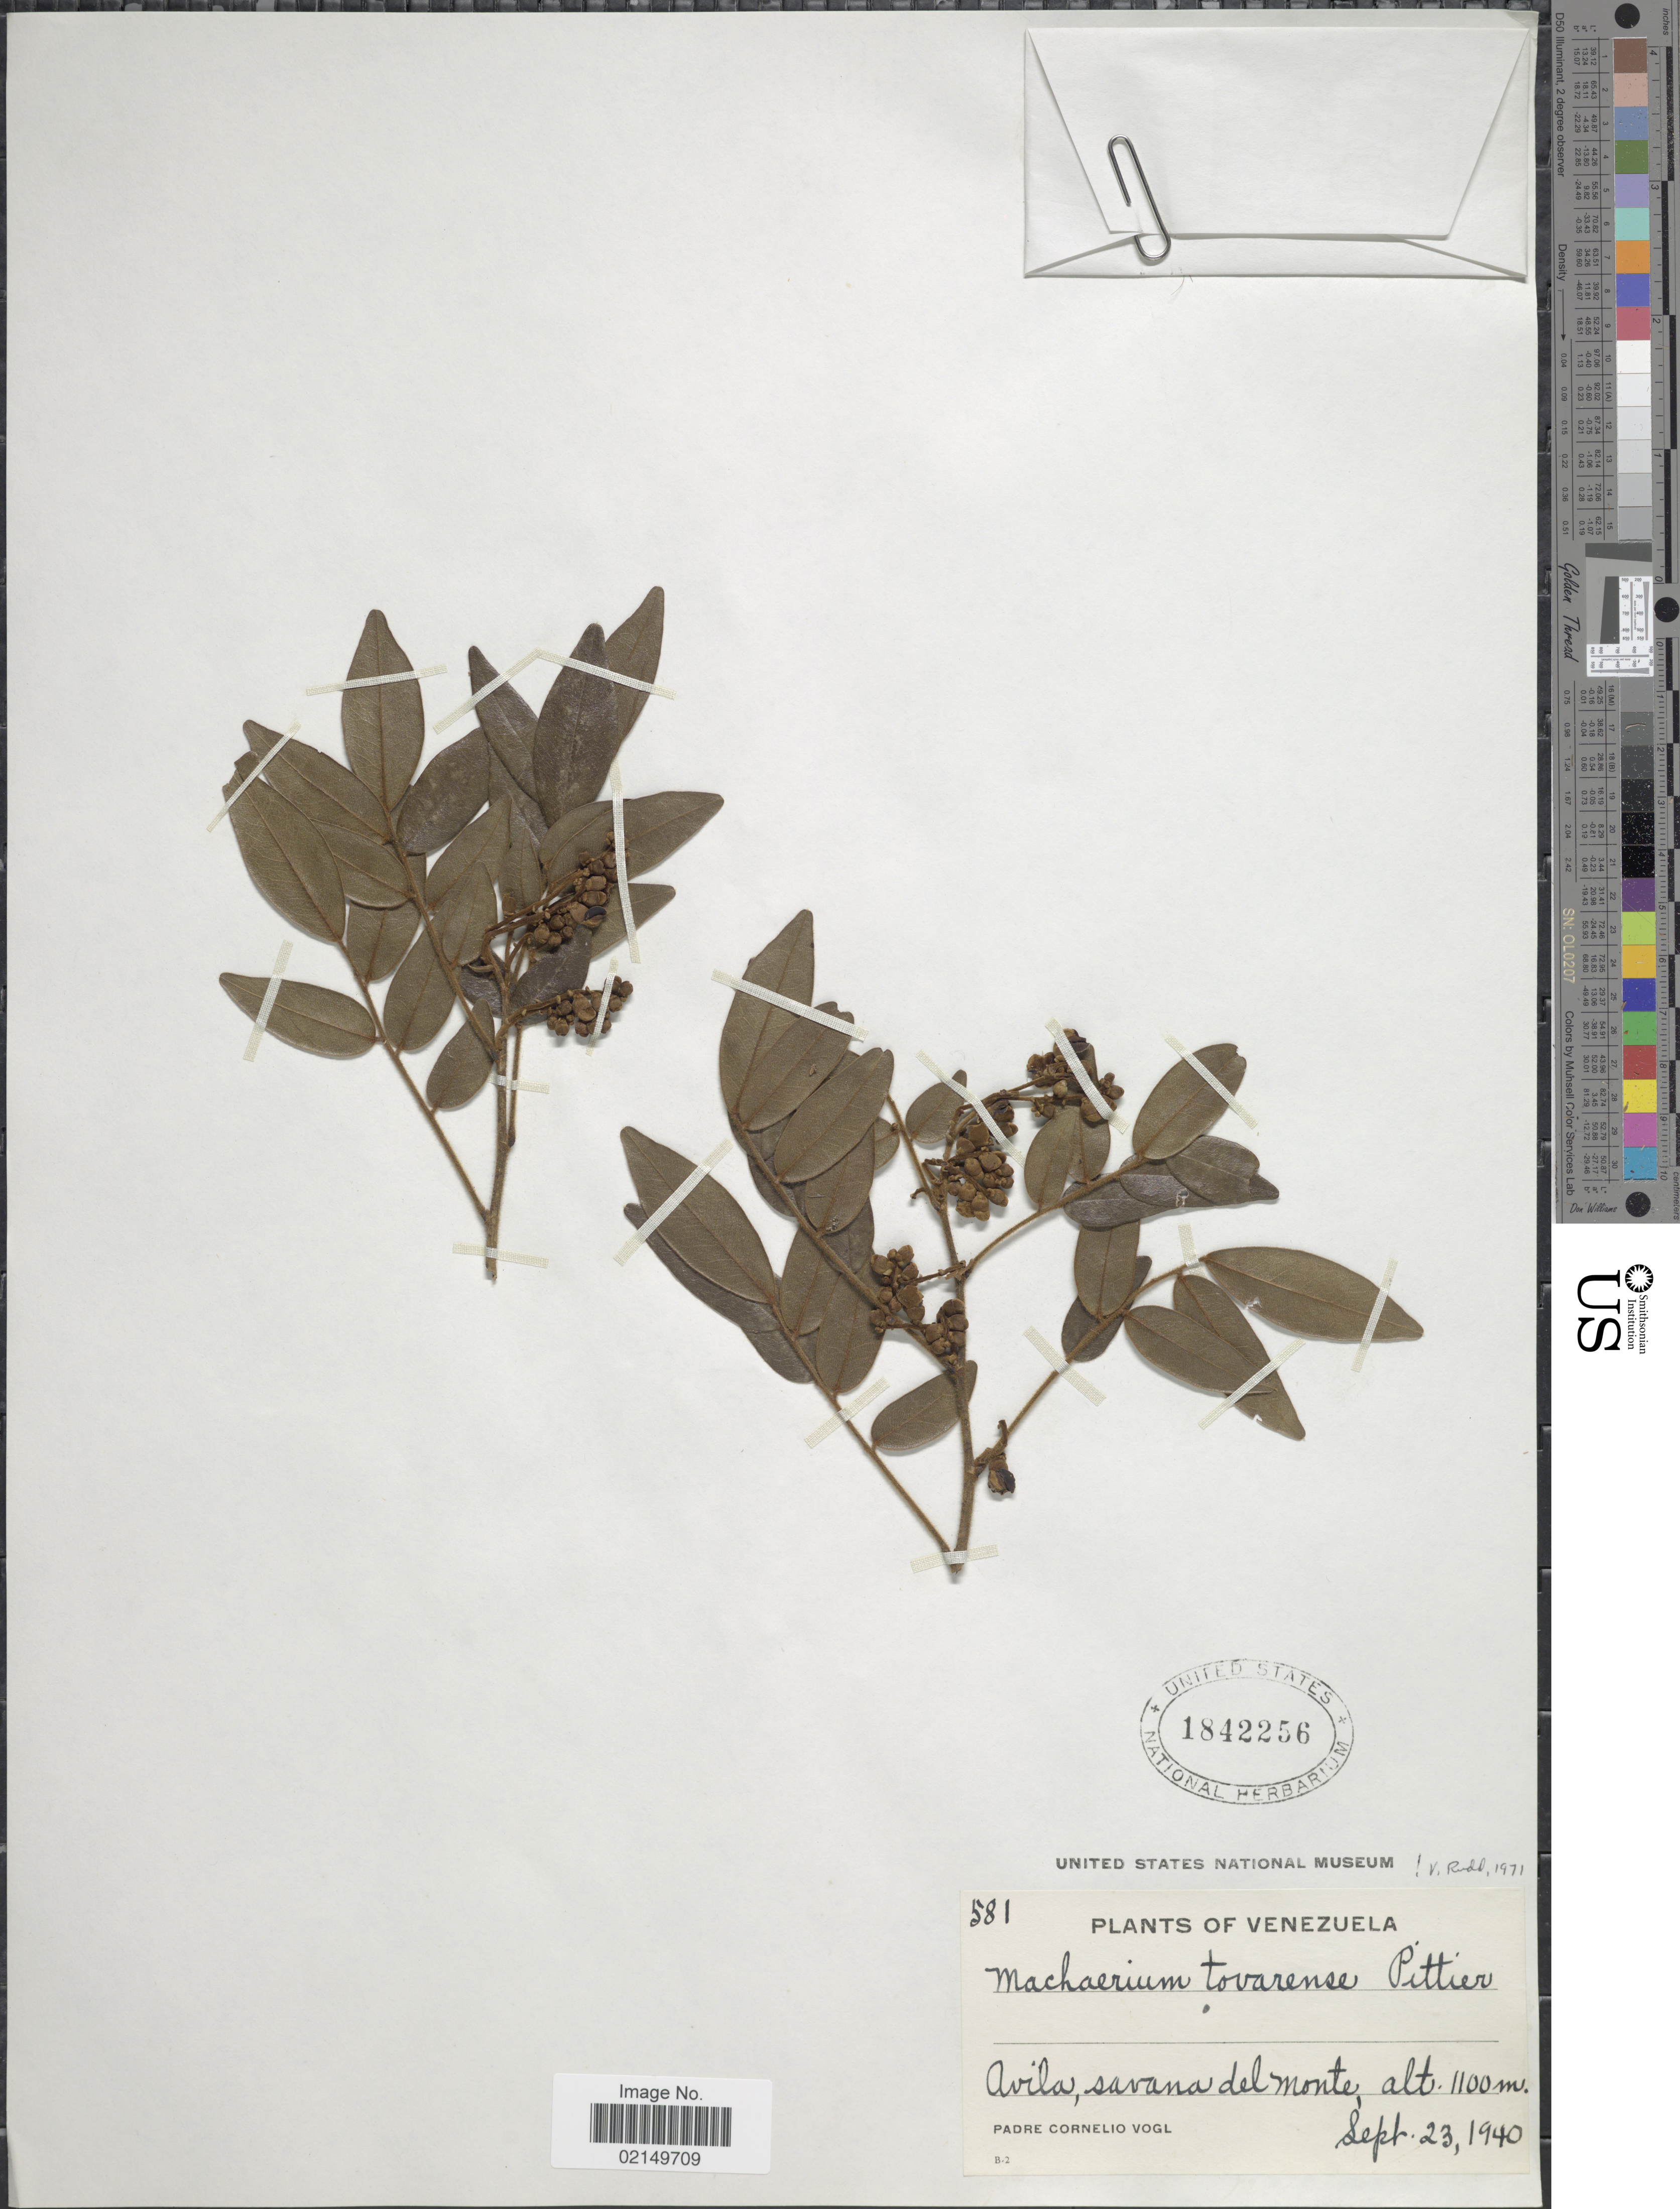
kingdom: Plantae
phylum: Tracheophyta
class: Magnoliopsida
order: Fabales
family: Fabaceae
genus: Machaerium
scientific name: Machaerium tovarense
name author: Pittier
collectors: P. C. Vogl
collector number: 581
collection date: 1940-09-23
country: Venezuela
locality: Avila, savana del Monte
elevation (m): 1100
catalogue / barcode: US 1842256